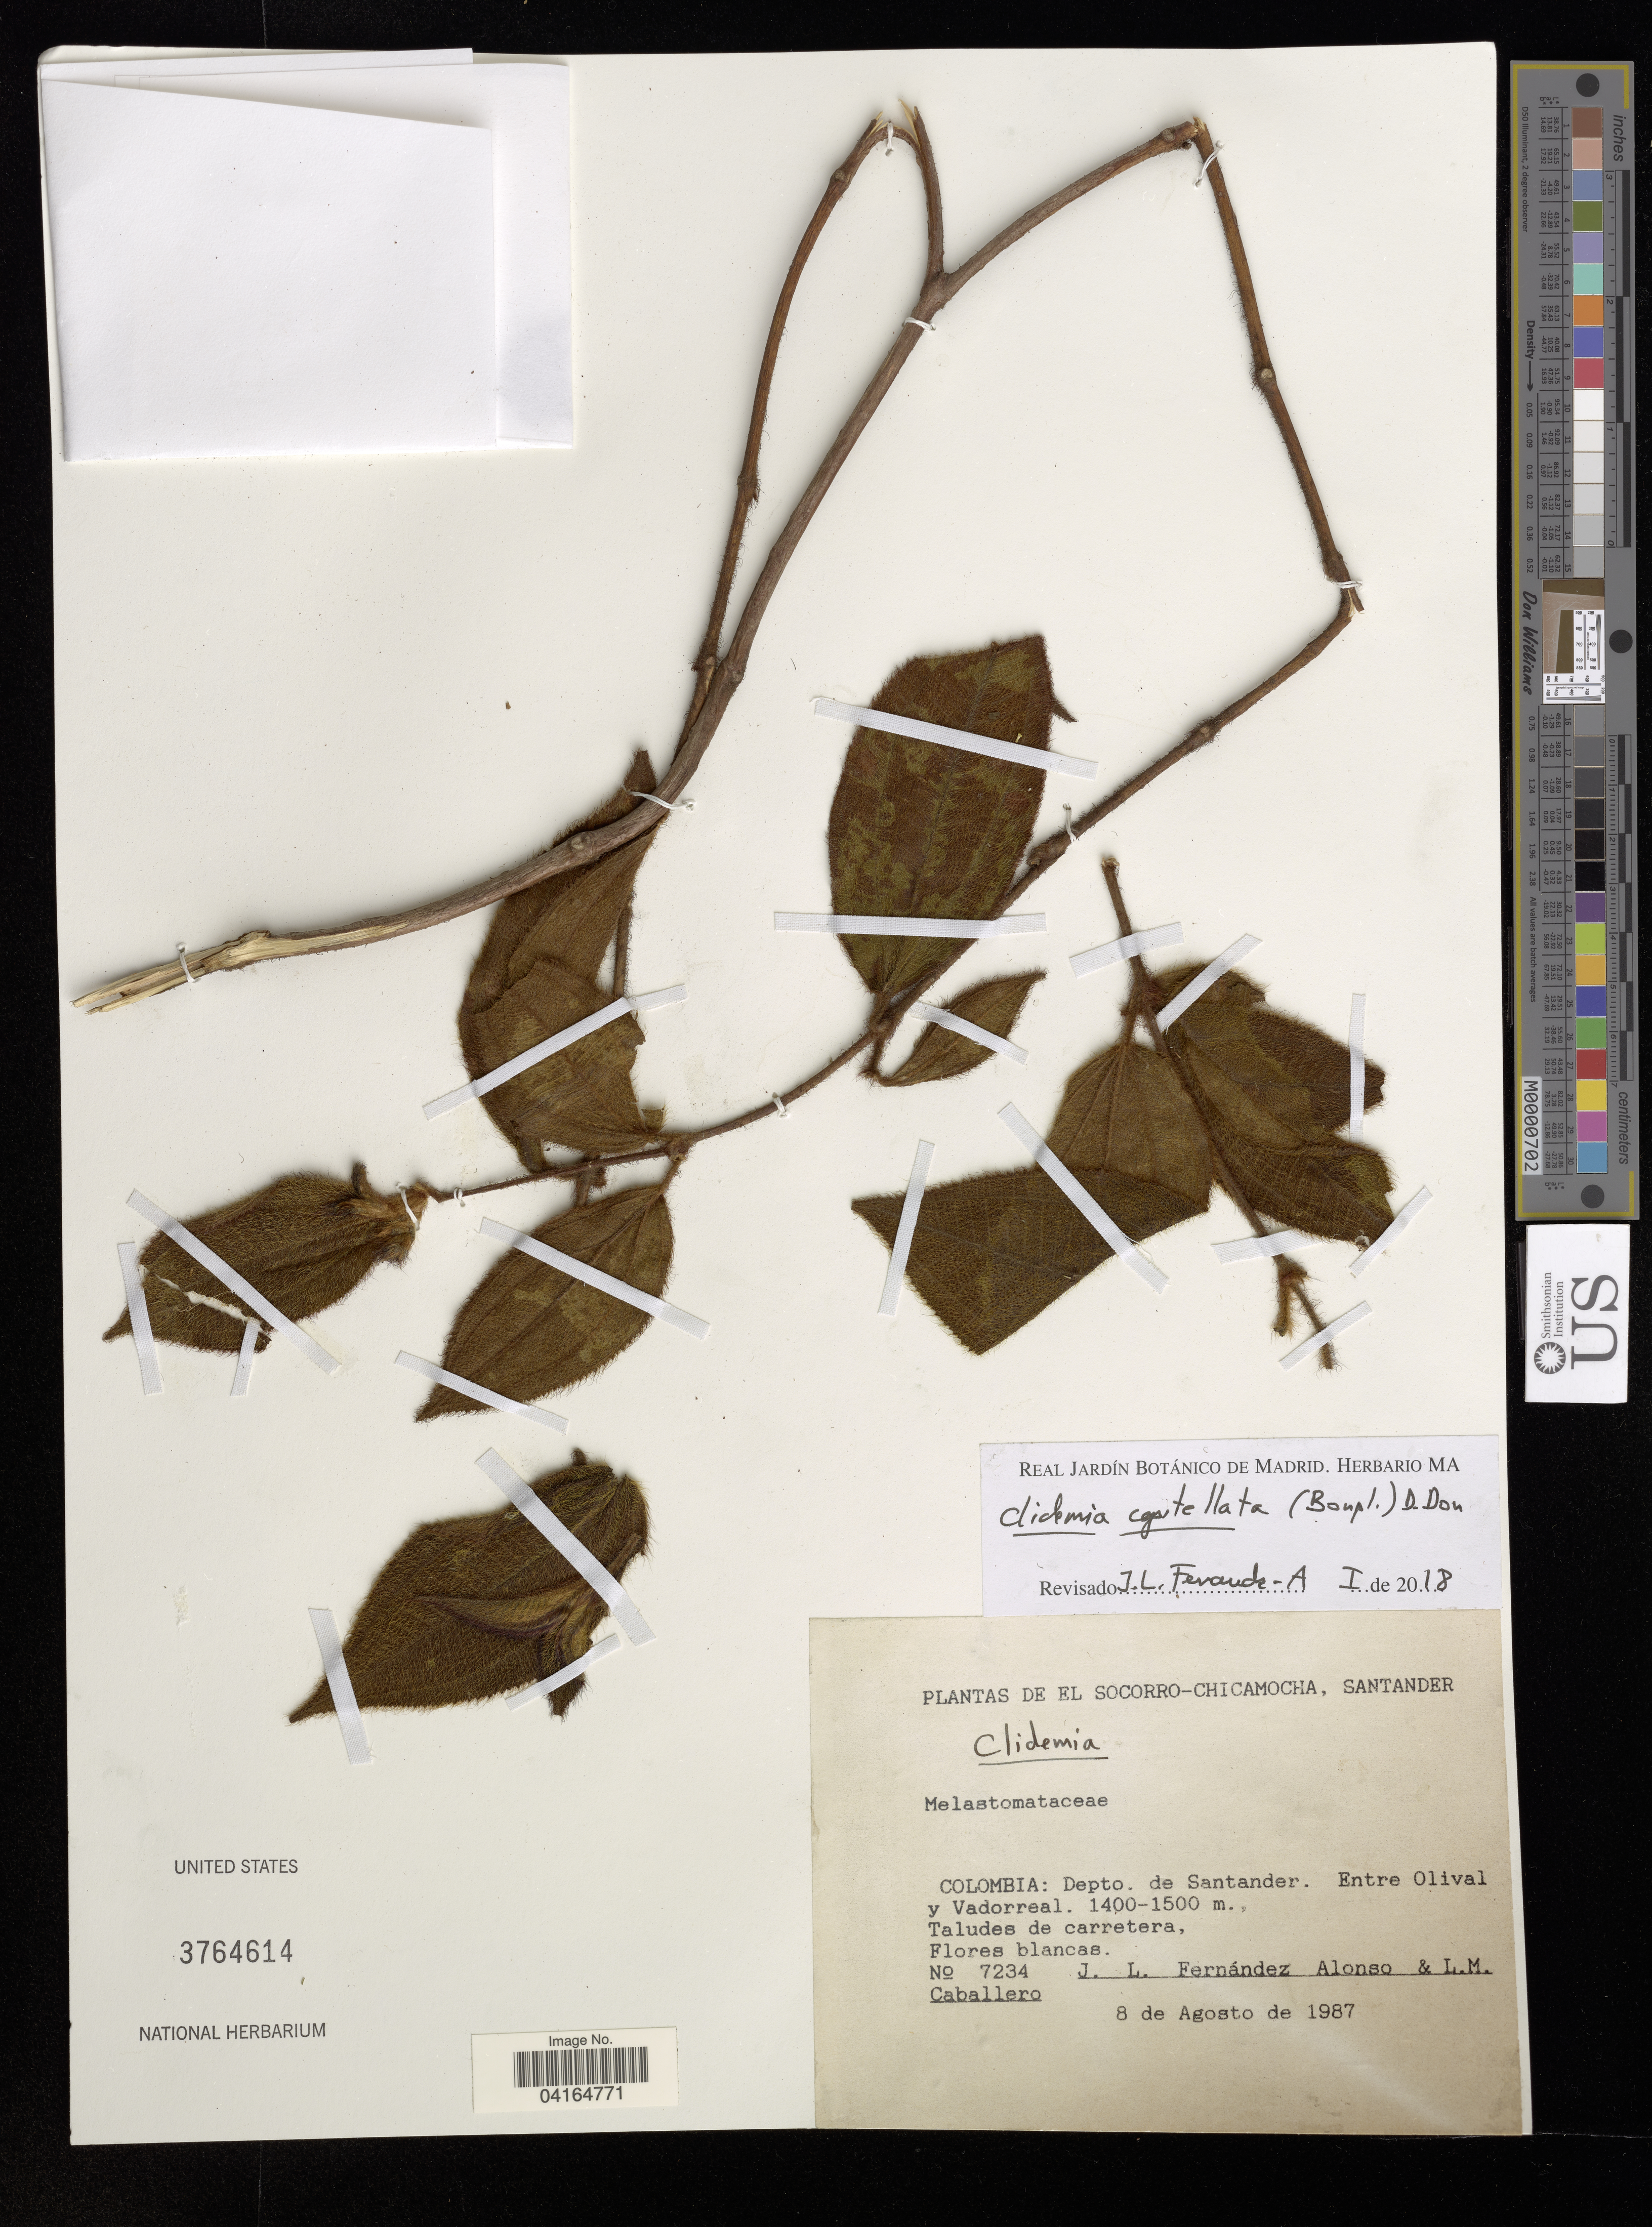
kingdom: Plantae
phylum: Tracheophyta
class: Magnoliopsida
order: Myrtales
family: Melastomataceae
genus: Clidemia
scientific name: Clidemia capitellata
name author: (Bonpl.) D. Don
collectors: J. Fernádez Alonso & L. Caballero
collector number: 7234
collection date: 1987-08-08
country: Colombia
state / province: Santander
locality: Depto. de Santander. Entre Olival y Vadorreal.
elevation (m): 1400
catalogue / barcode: US 3764614